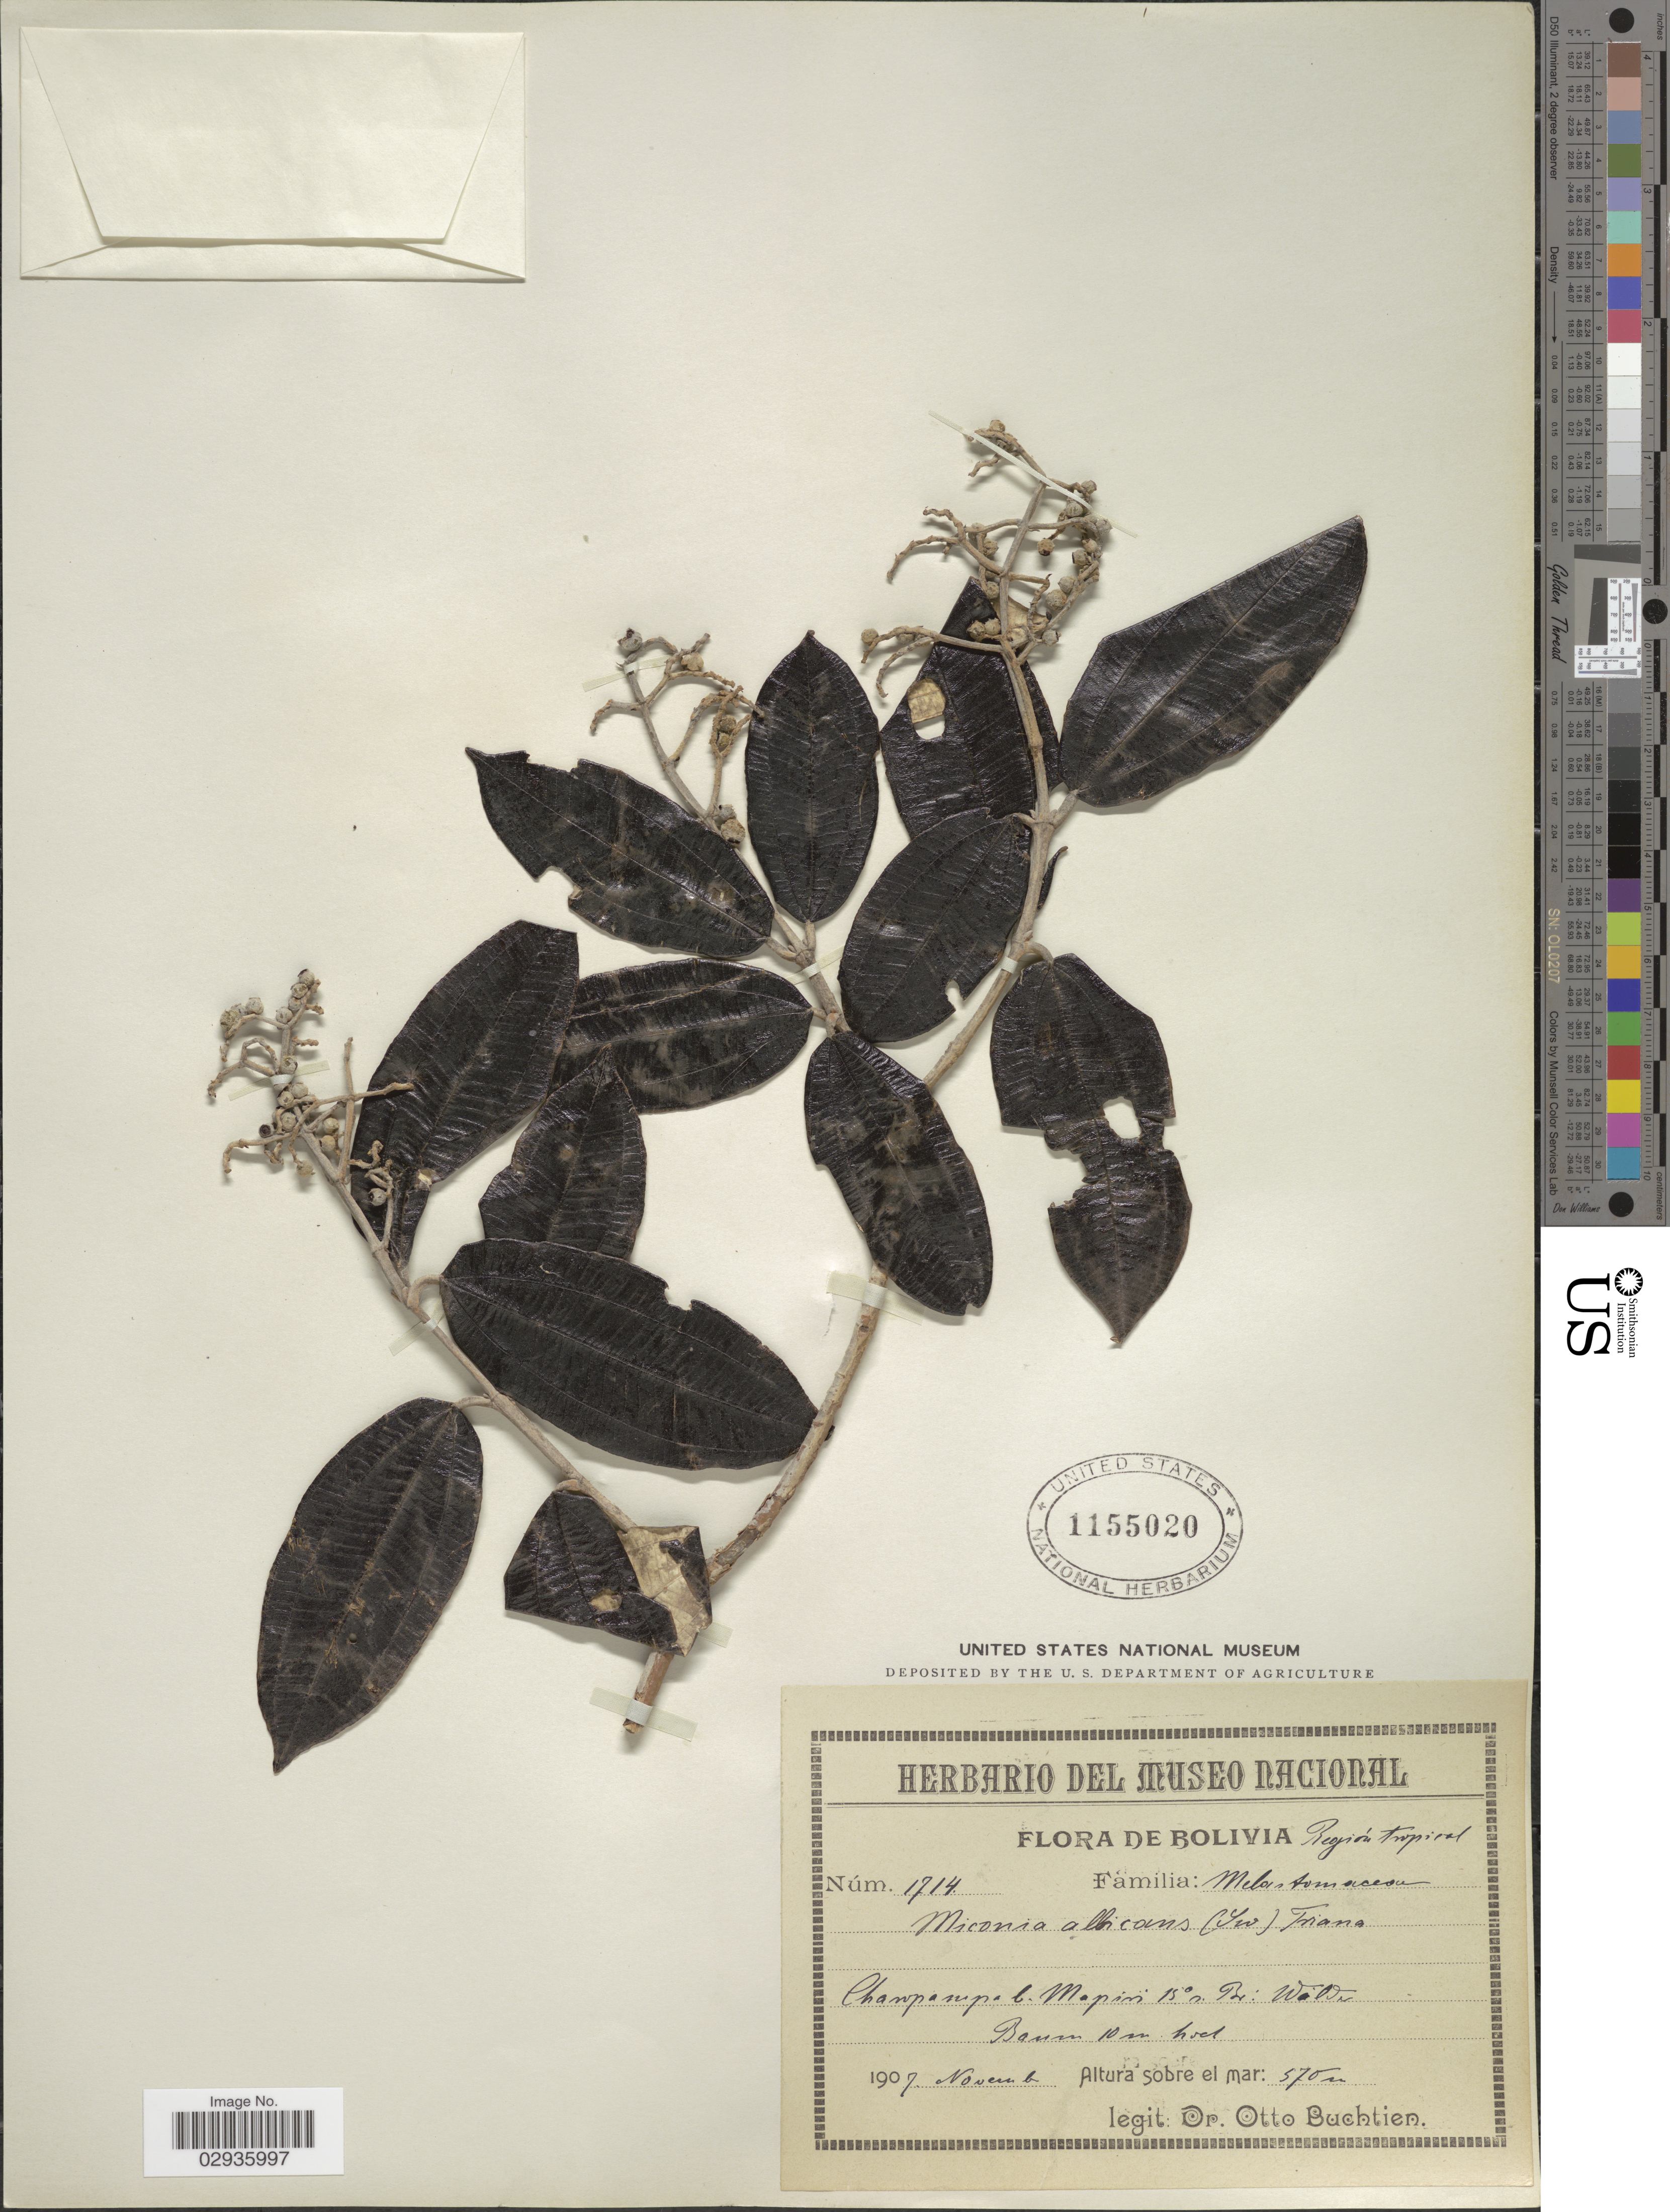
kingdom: Plantae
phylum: Tracheophyta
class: Magnoliopsida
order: Myrtales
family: Melastomataceae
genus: Miconia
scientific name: Miconia albicans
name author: (Sw.) Steud.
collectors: O. Buchtien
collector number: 1714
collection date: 1907-11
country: Bolivia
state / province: La Paz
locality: Región tropical. Charopampa b. Mapiri 15° n. Br.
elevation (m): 570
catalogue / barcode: US 1155020